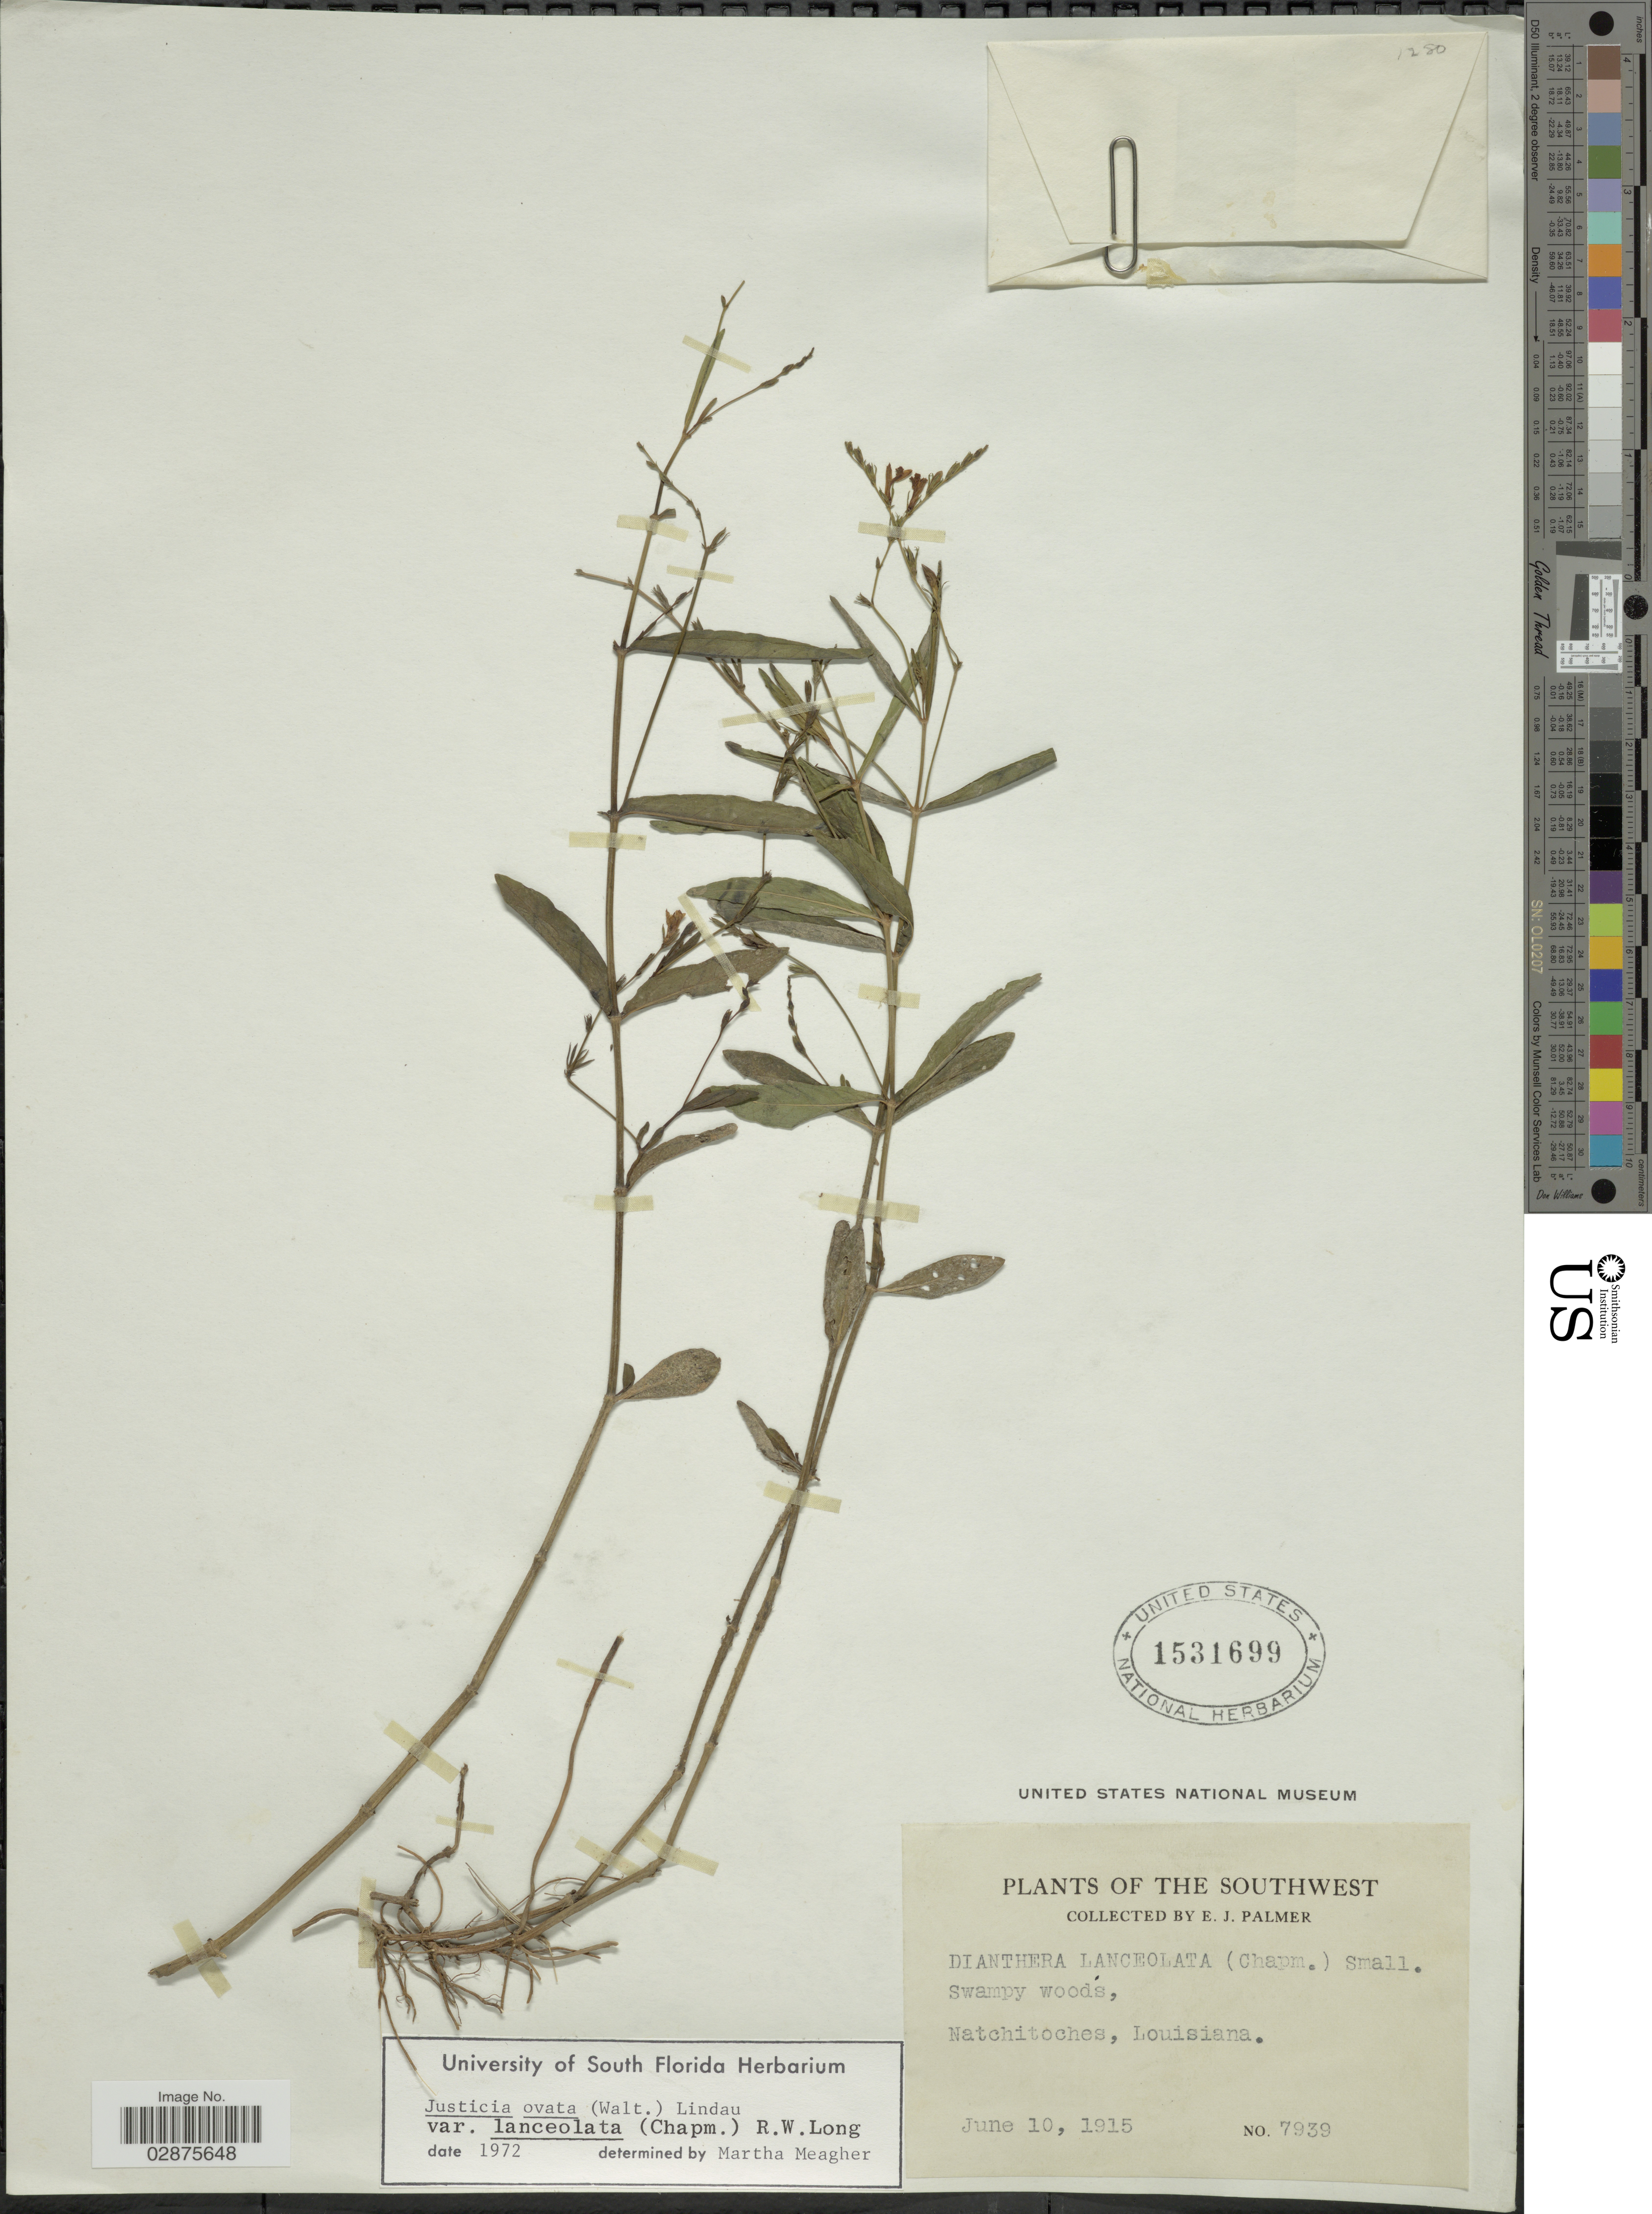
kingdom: Plantae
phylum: Tracheophyta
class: Magnoliopsida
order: Lamiales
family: Acanthaceae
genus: Justicia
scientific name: Justicia lanceolata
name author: (Chapm.) Small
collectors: E. J. Palmer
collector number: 7939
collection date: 1915-06-10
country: United States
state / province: Louisiana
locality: The Southwest. Swampy woods, Natchitoches, Louisiana.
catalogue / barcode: US 1531699